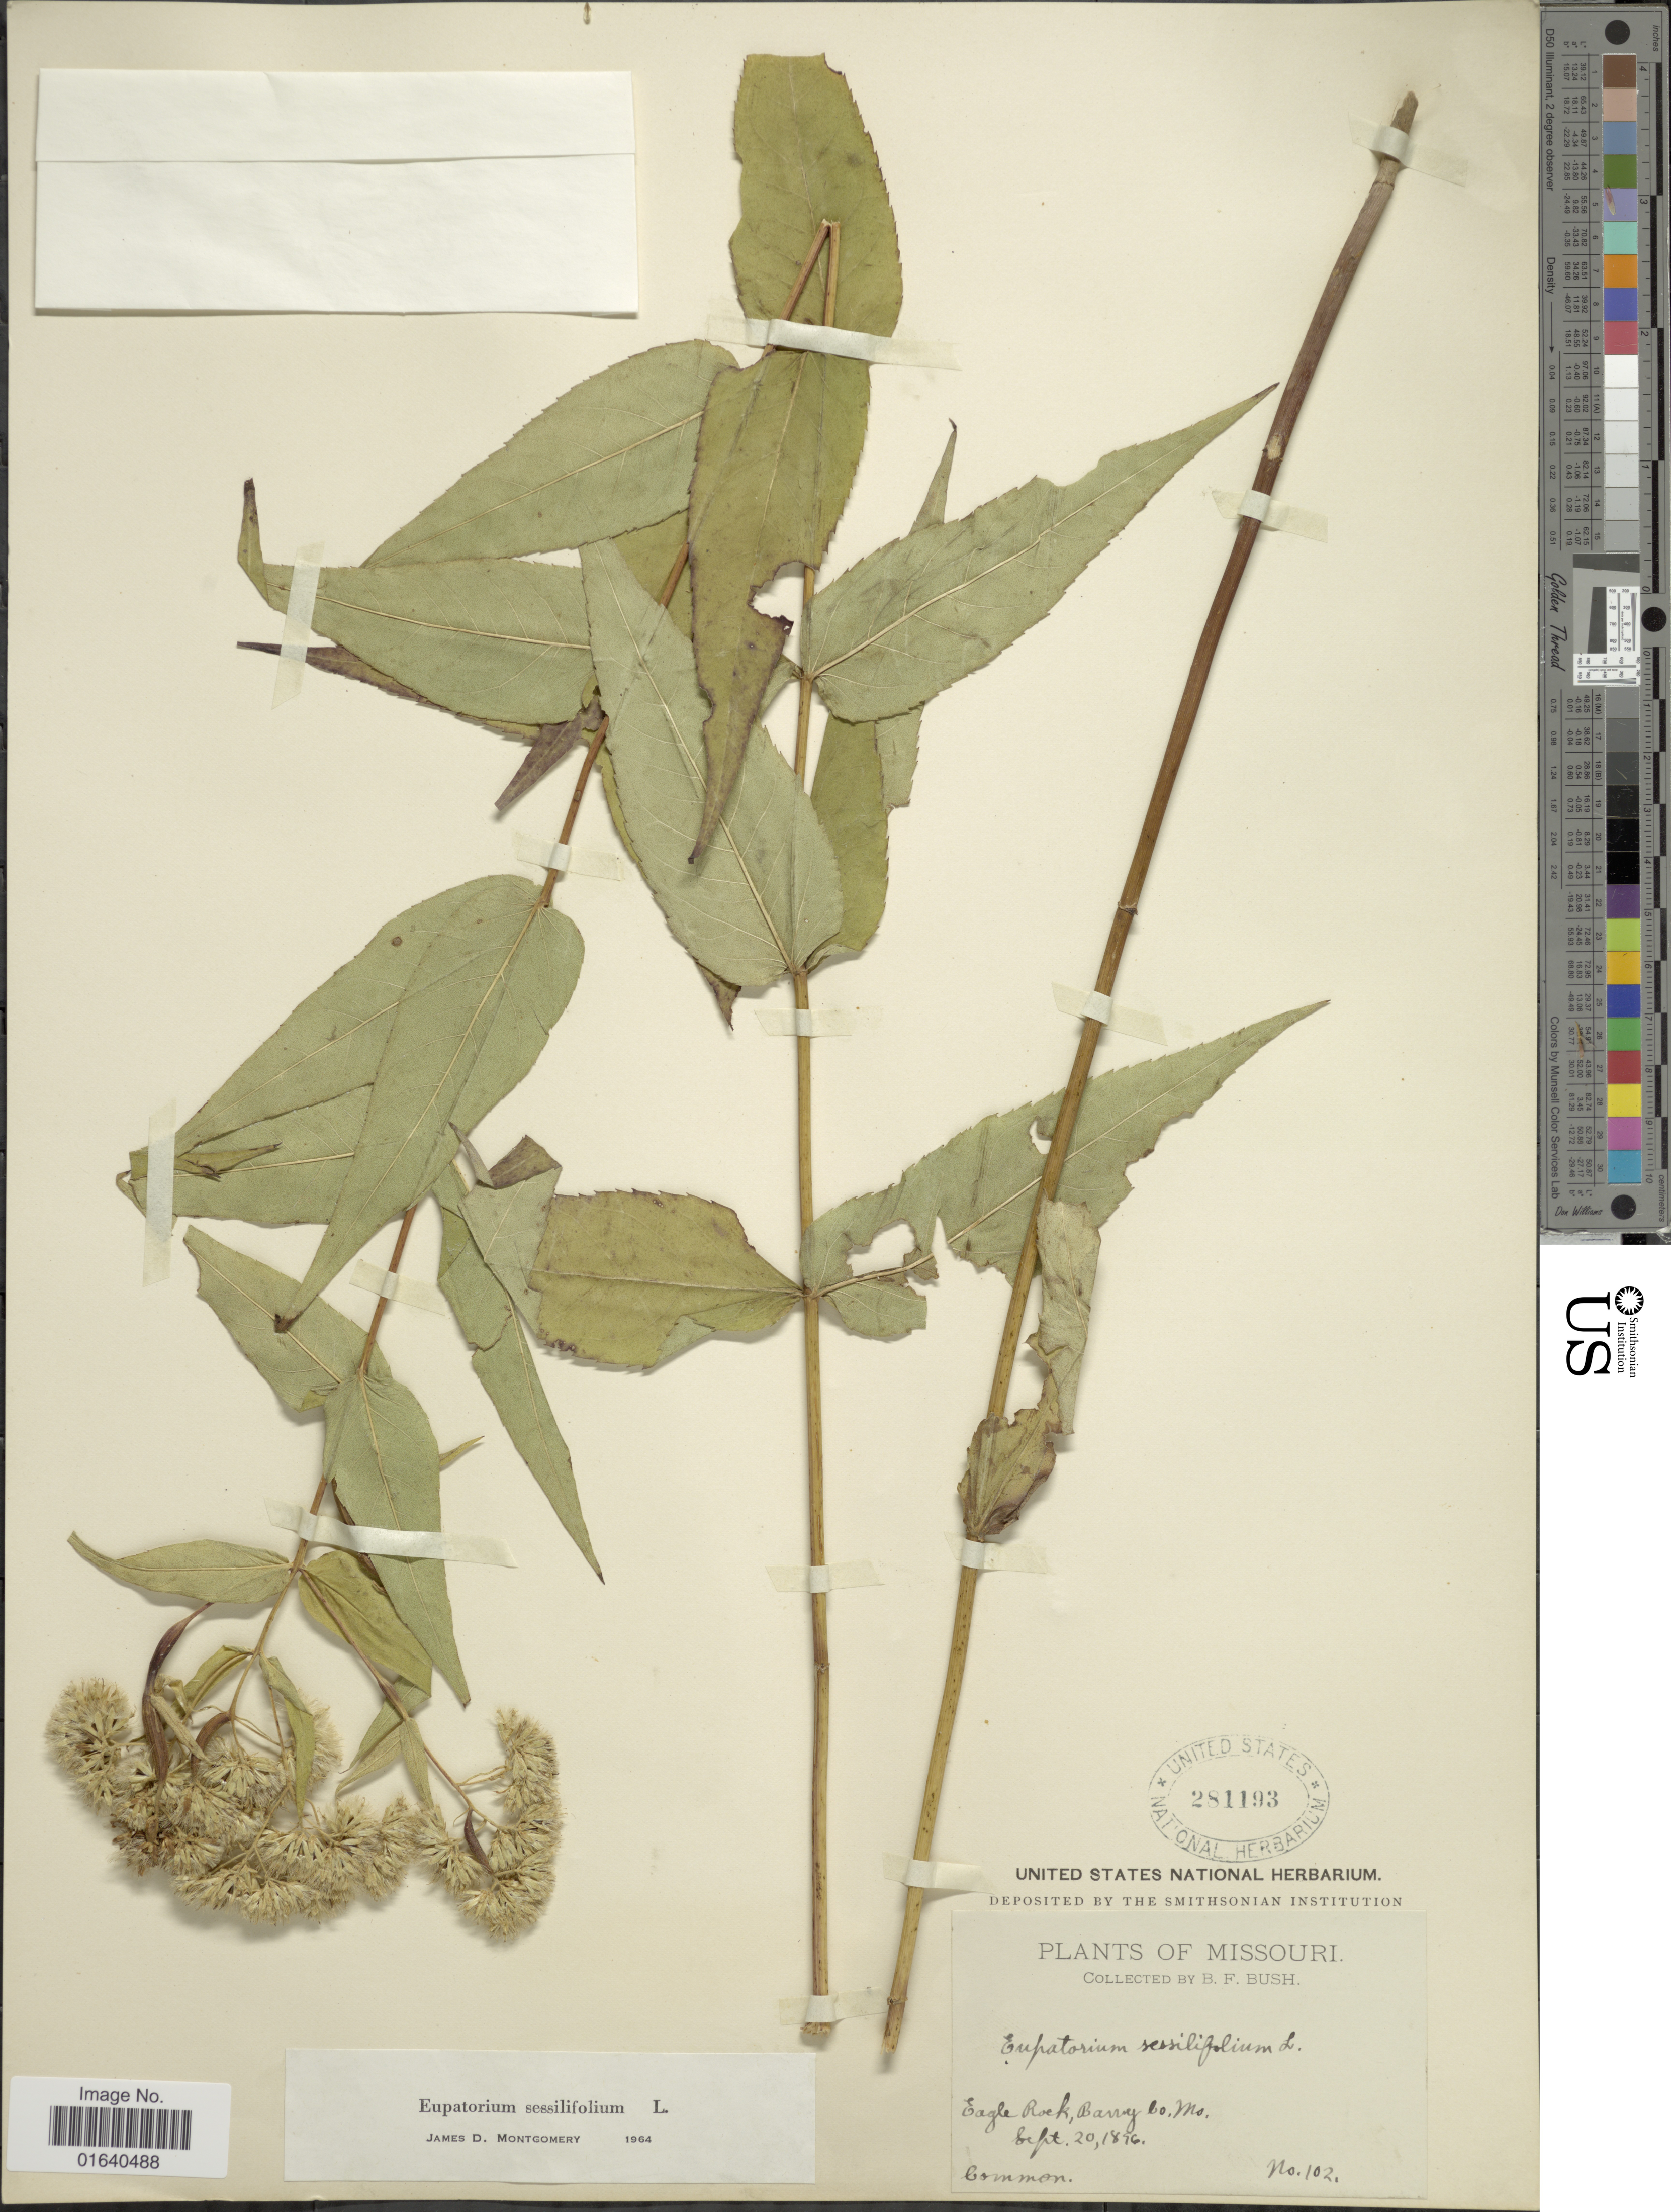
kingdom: Plantae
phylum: Tracheophyta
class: Magnoliopsida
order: Asterales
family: Asteraceae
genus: Eupatorium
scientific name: Eupatorium sessilifolium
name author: L.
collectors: B. F. Bush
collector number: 102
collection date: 1896-09-20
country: United States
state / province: Missouri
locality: Eagle Rock, barroy Co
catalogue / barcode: US 281193